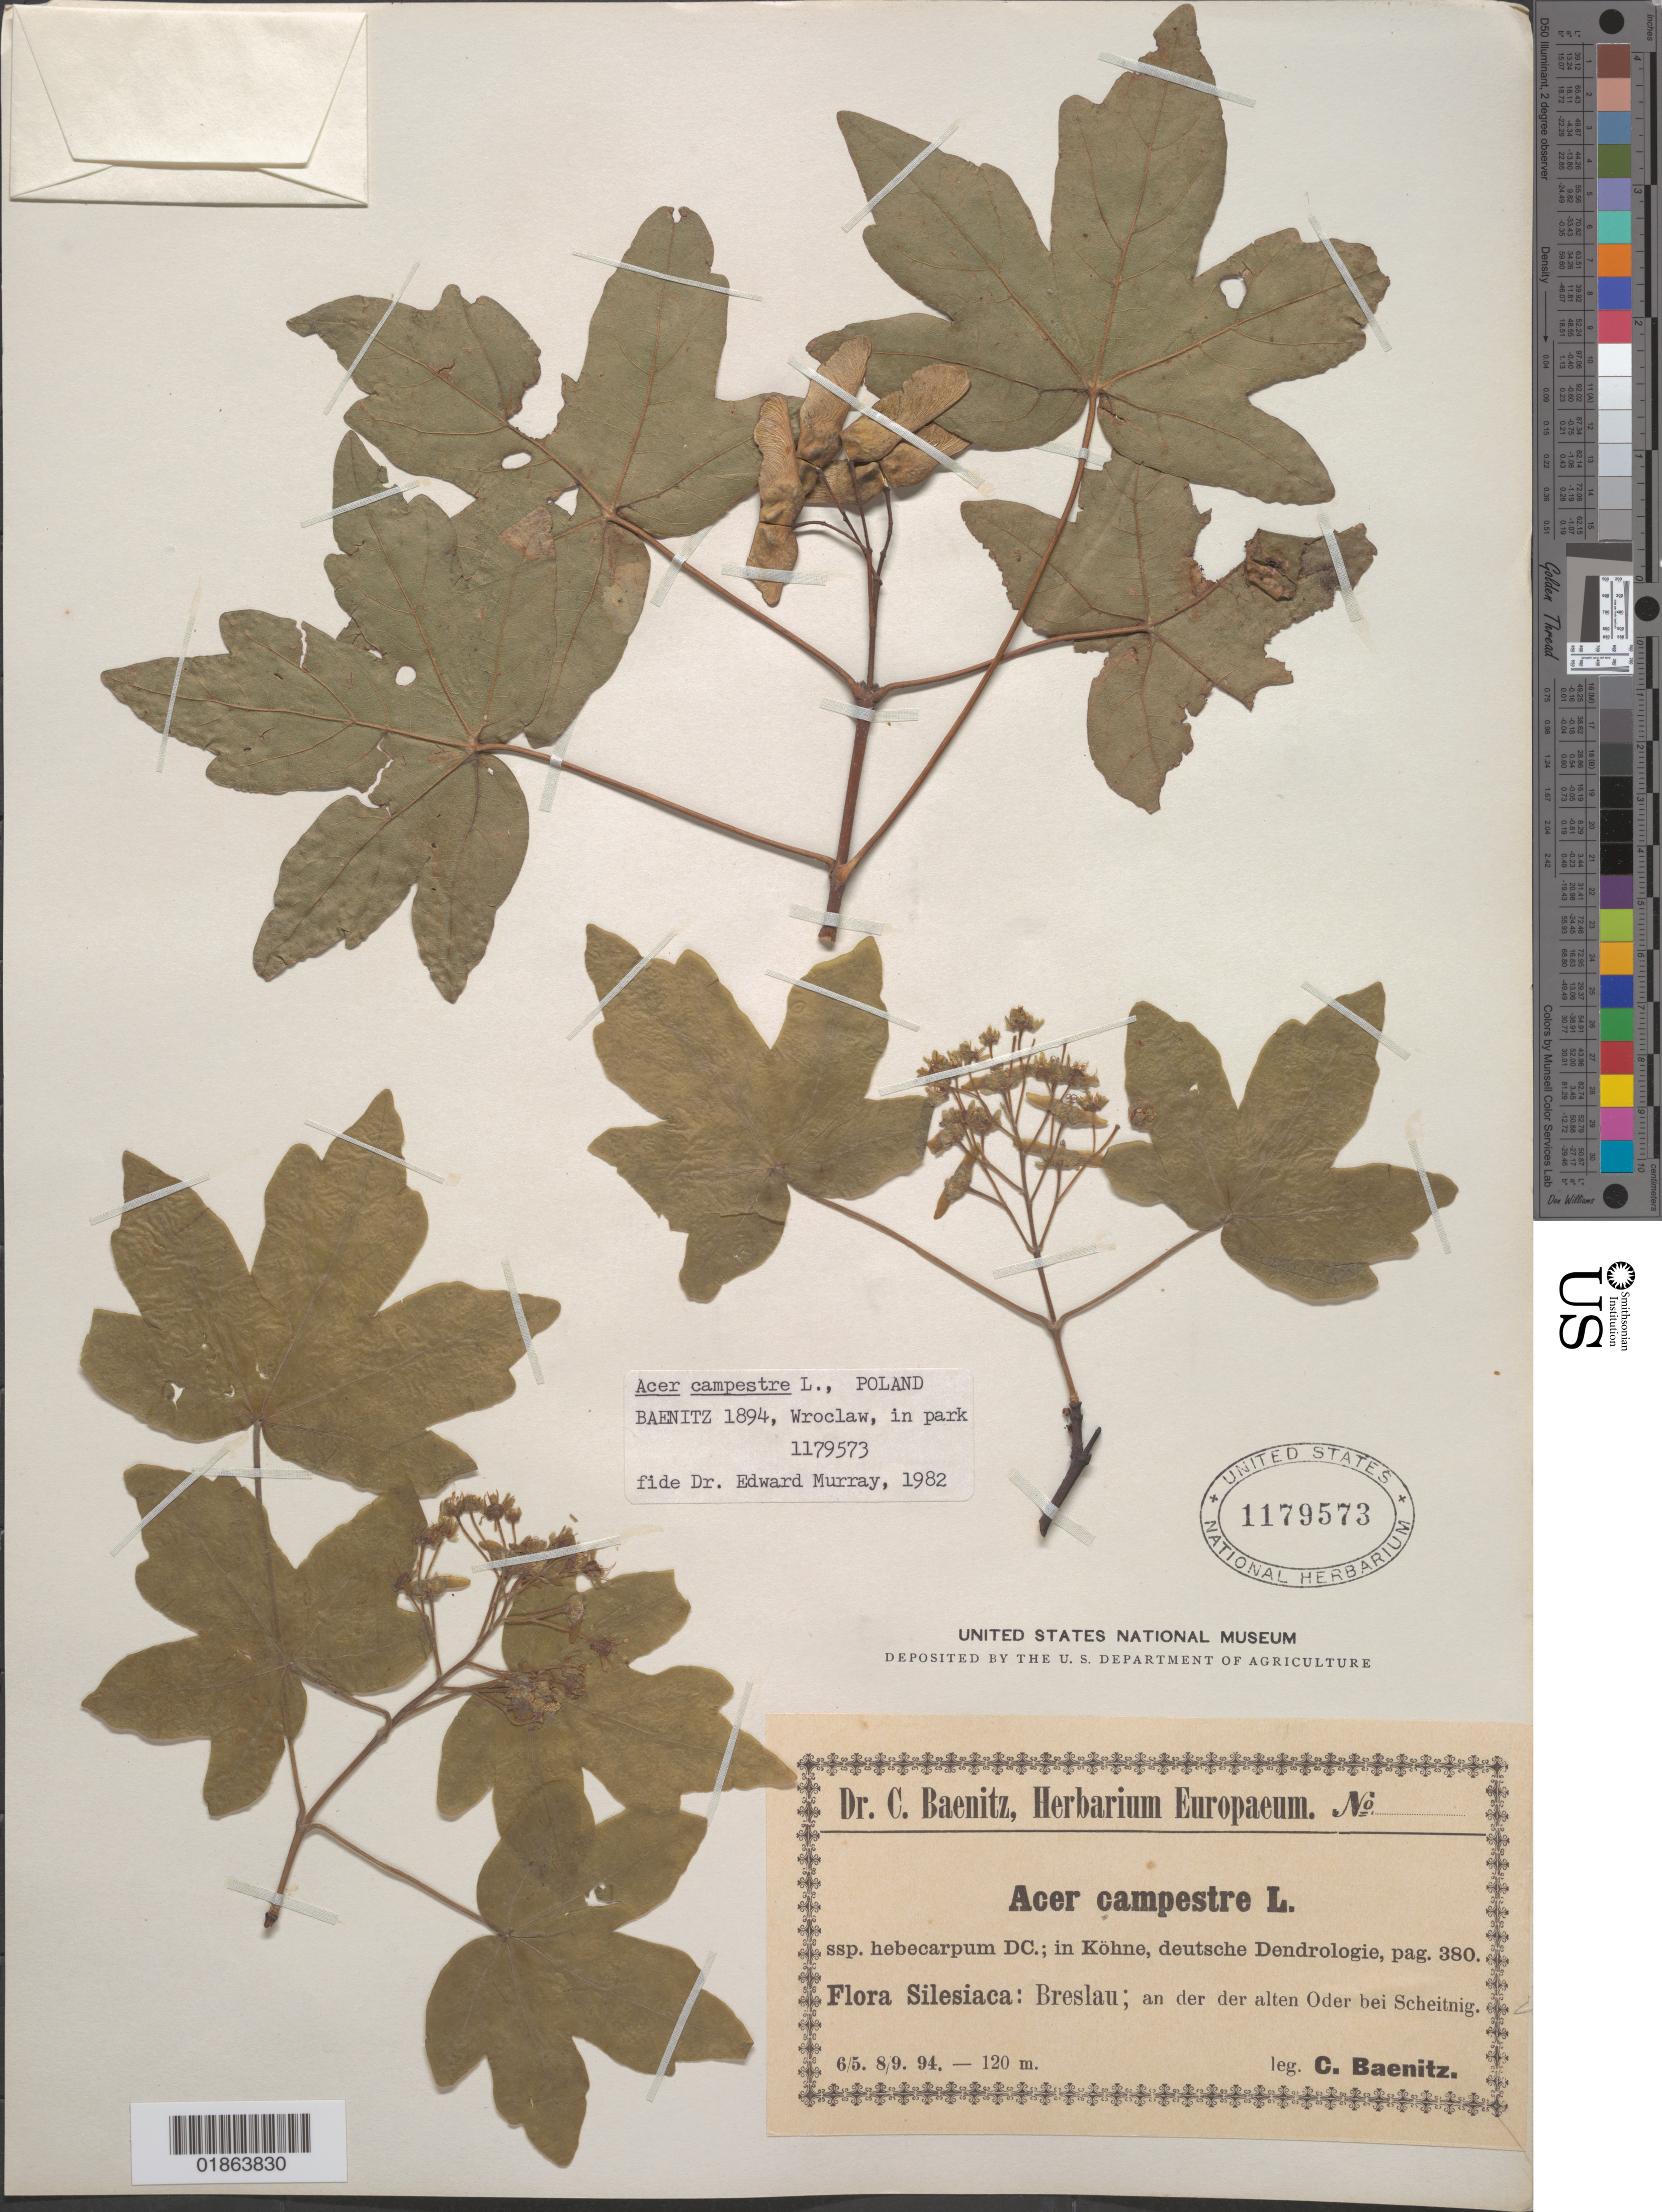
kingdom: Plantae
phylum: Tracheophyta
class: Magnoliopsida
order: Sapindales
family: Sapindaceae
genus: Acer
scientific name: Acer campestre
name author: L.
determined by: Murray, Edward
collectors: C. G. Baenitz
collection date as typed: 6/5. 8/9. 94.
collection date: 1894-05-06,1894-09-08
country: Poland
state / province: Dolnoslaskie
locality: Flora Silesiaca: Breslau an der der alten Oder bei Scheitnig [Silesia: Wroclaw]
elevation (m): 120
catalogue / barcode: US 1179573